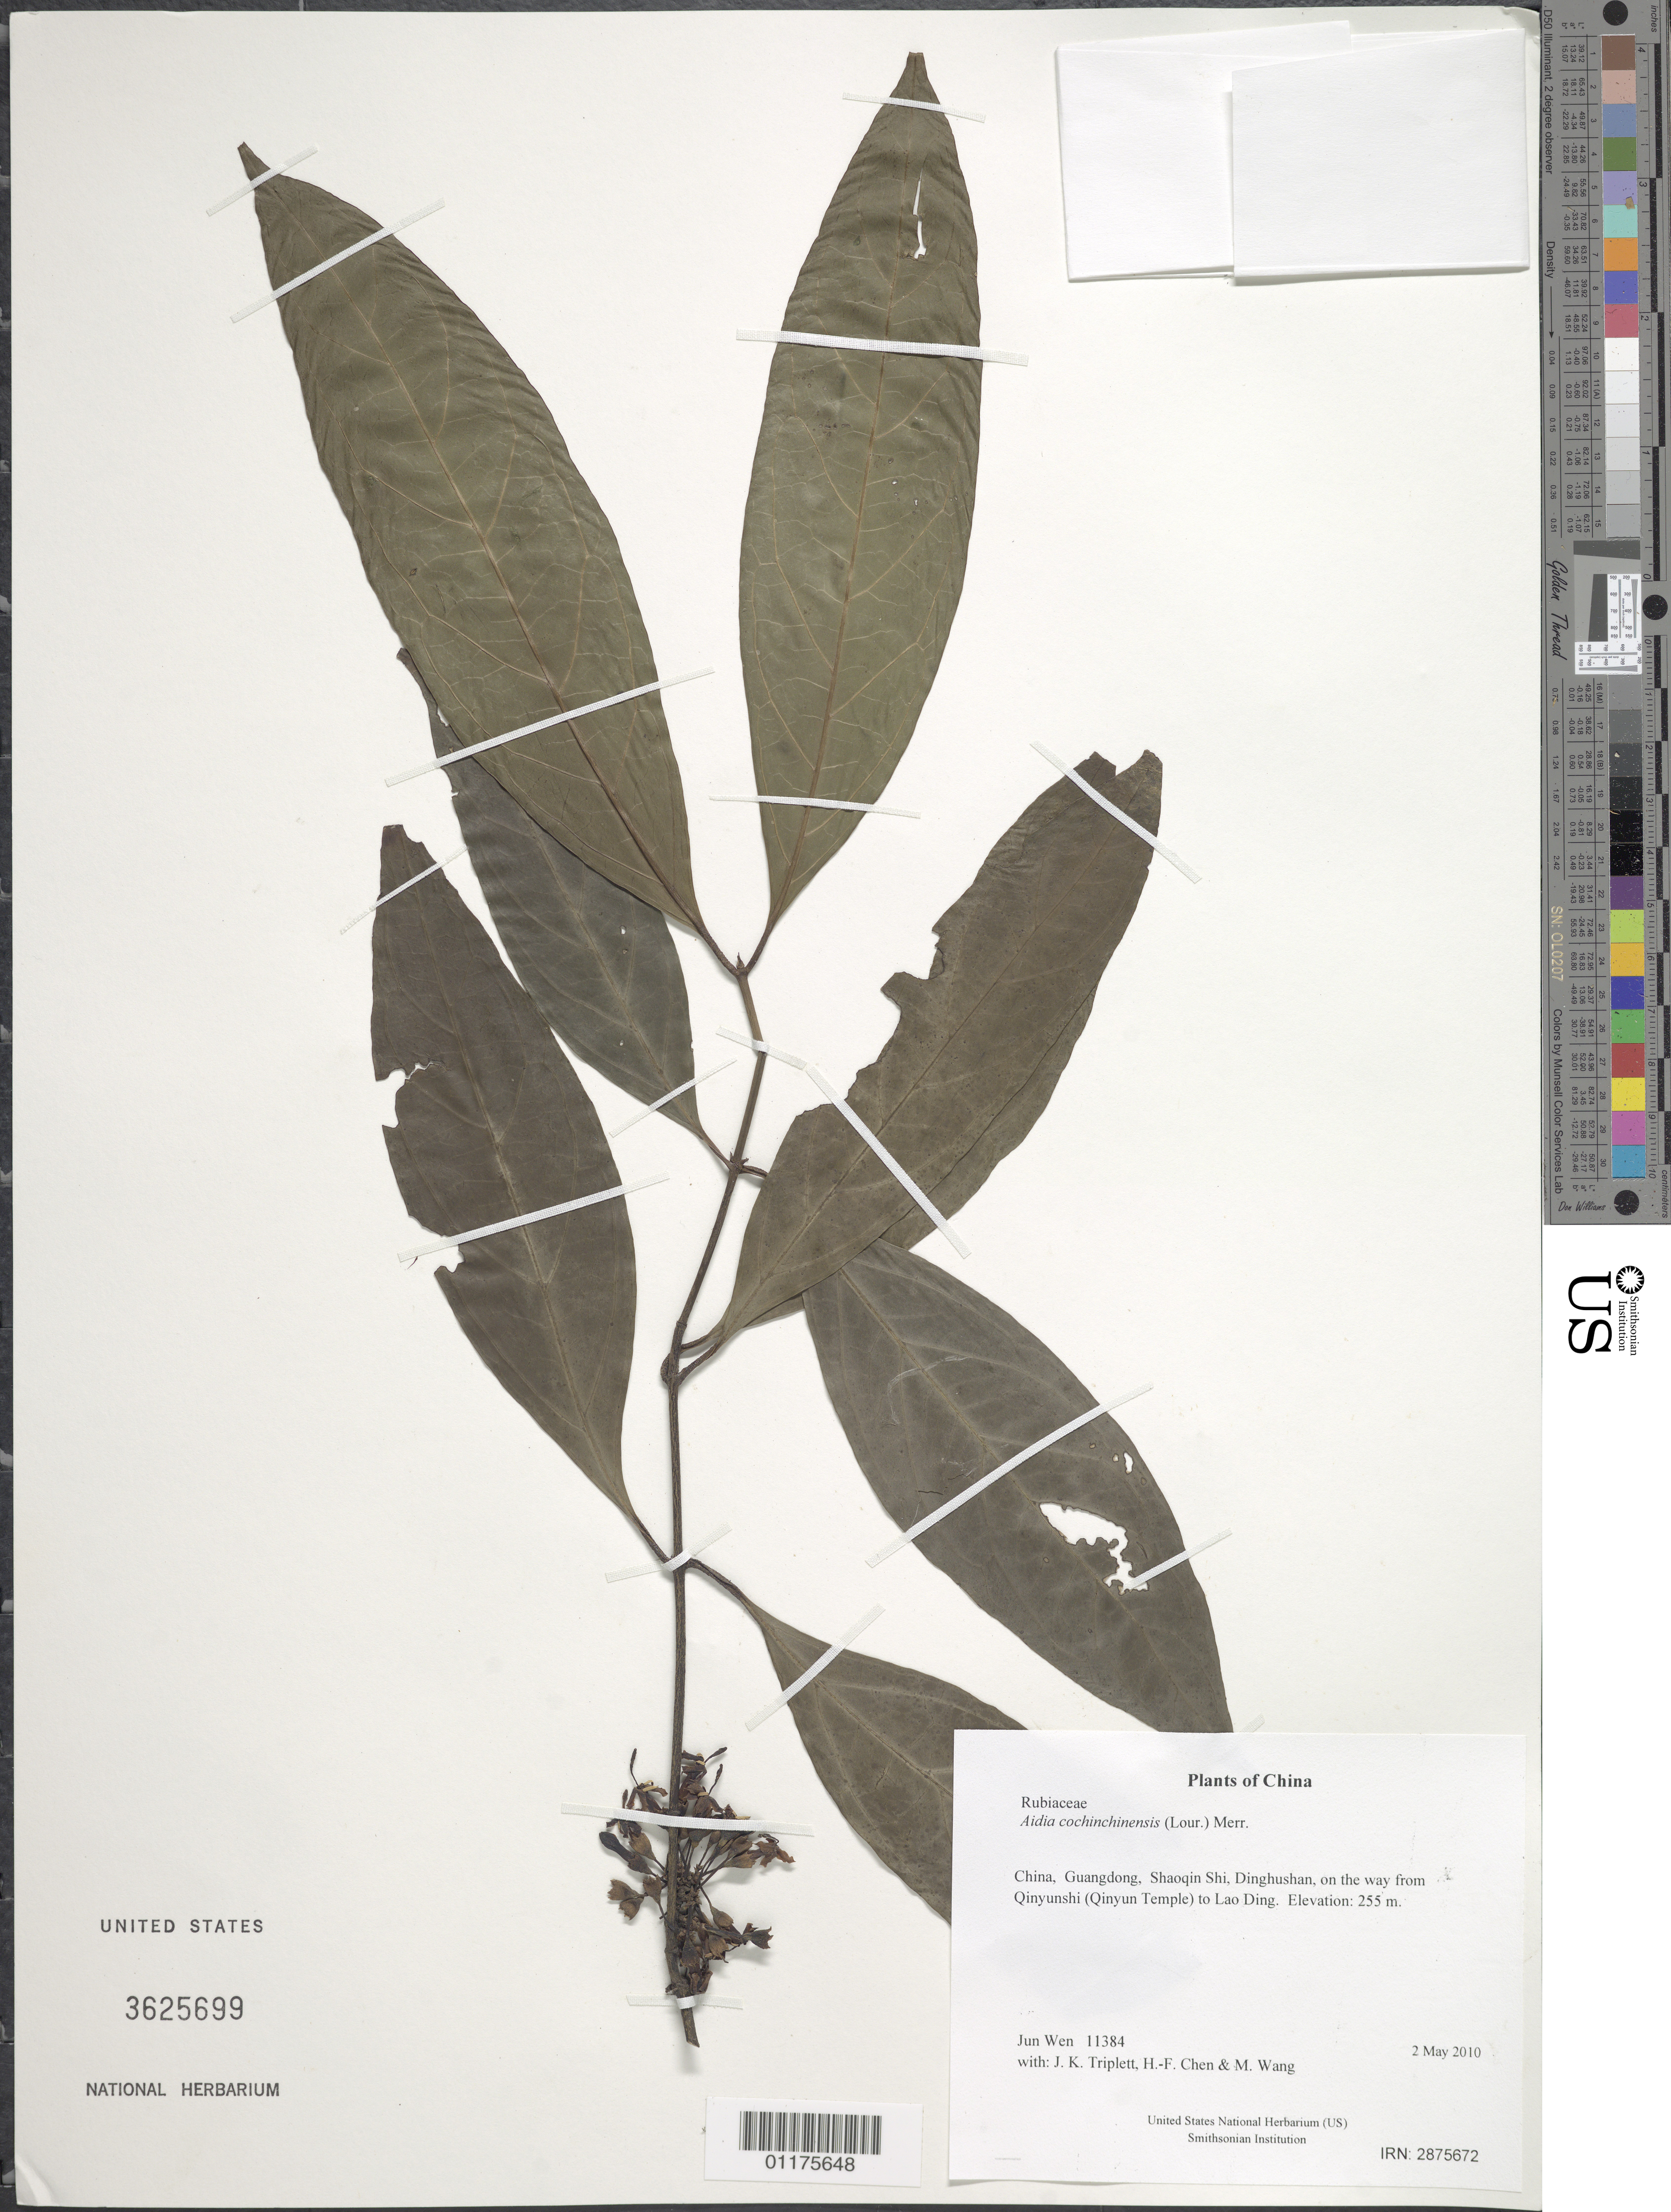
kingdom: Plantae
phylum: Tracheophyta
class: Magnoliopsida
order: Gentianales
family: Rubiaceae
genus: Aidia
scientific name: Aidia cochinchinensis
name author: (Lour.) Merr.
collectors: J. Wen, J. K. Triplett, H.-F. Chen & M. Wang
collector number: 11384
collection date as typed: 2 May 2010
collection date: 2010-05-02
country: China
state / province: Guangdong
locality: Shaoqin Shi, Dinghushan, on the way from Qinyunshi (Qinyun Temple) to Lao Ding.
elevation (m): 255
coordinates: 23 09.575 N, 112 31.817 E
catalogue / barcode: US 3625699